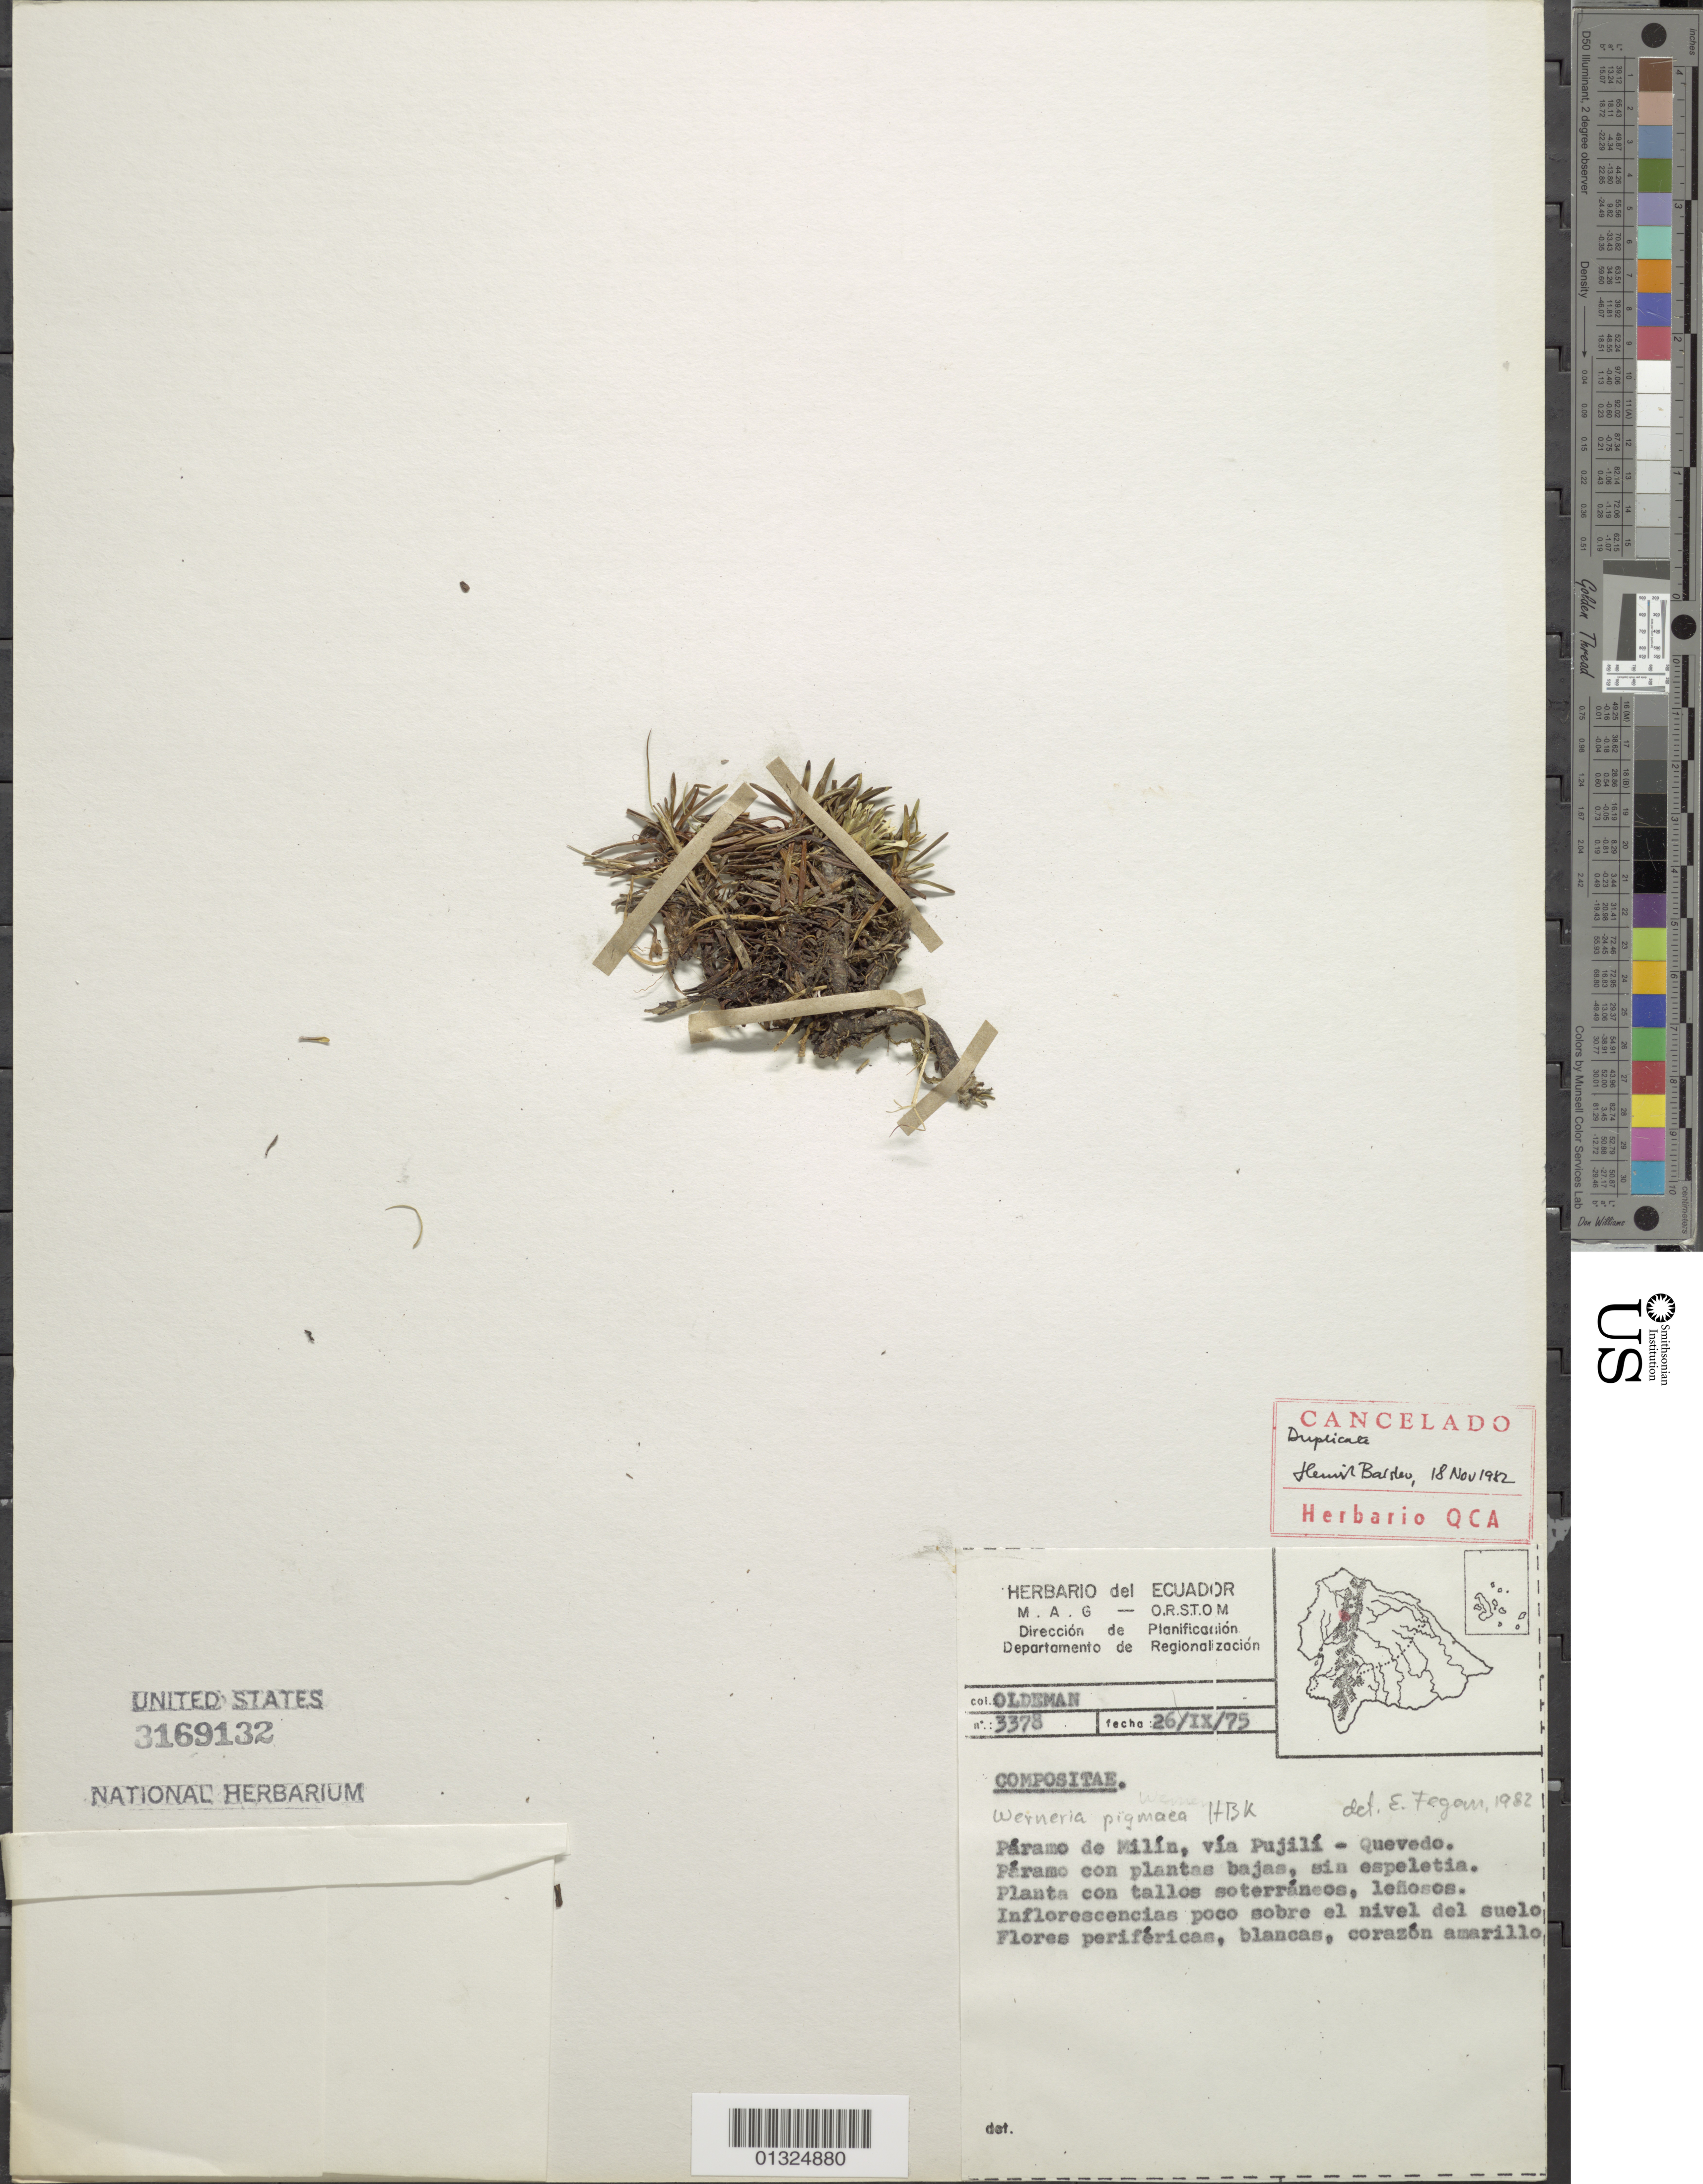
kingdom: Plantae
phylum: Tracheophyta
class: Magnoliopsida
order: Asterales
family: Asteraceae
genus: Werneria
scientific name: Werneria pygmaea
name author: Gillies ex Hook. & Arn.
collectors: -- Oldeman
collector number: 3378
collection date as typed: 26 September 1975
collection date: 1975-09-26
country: Ecuador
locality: Paramo de Milin, via Pujili - Quevedo.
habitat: Paramos con plantas bajas, sin espeletia.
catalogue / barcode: US 3169132